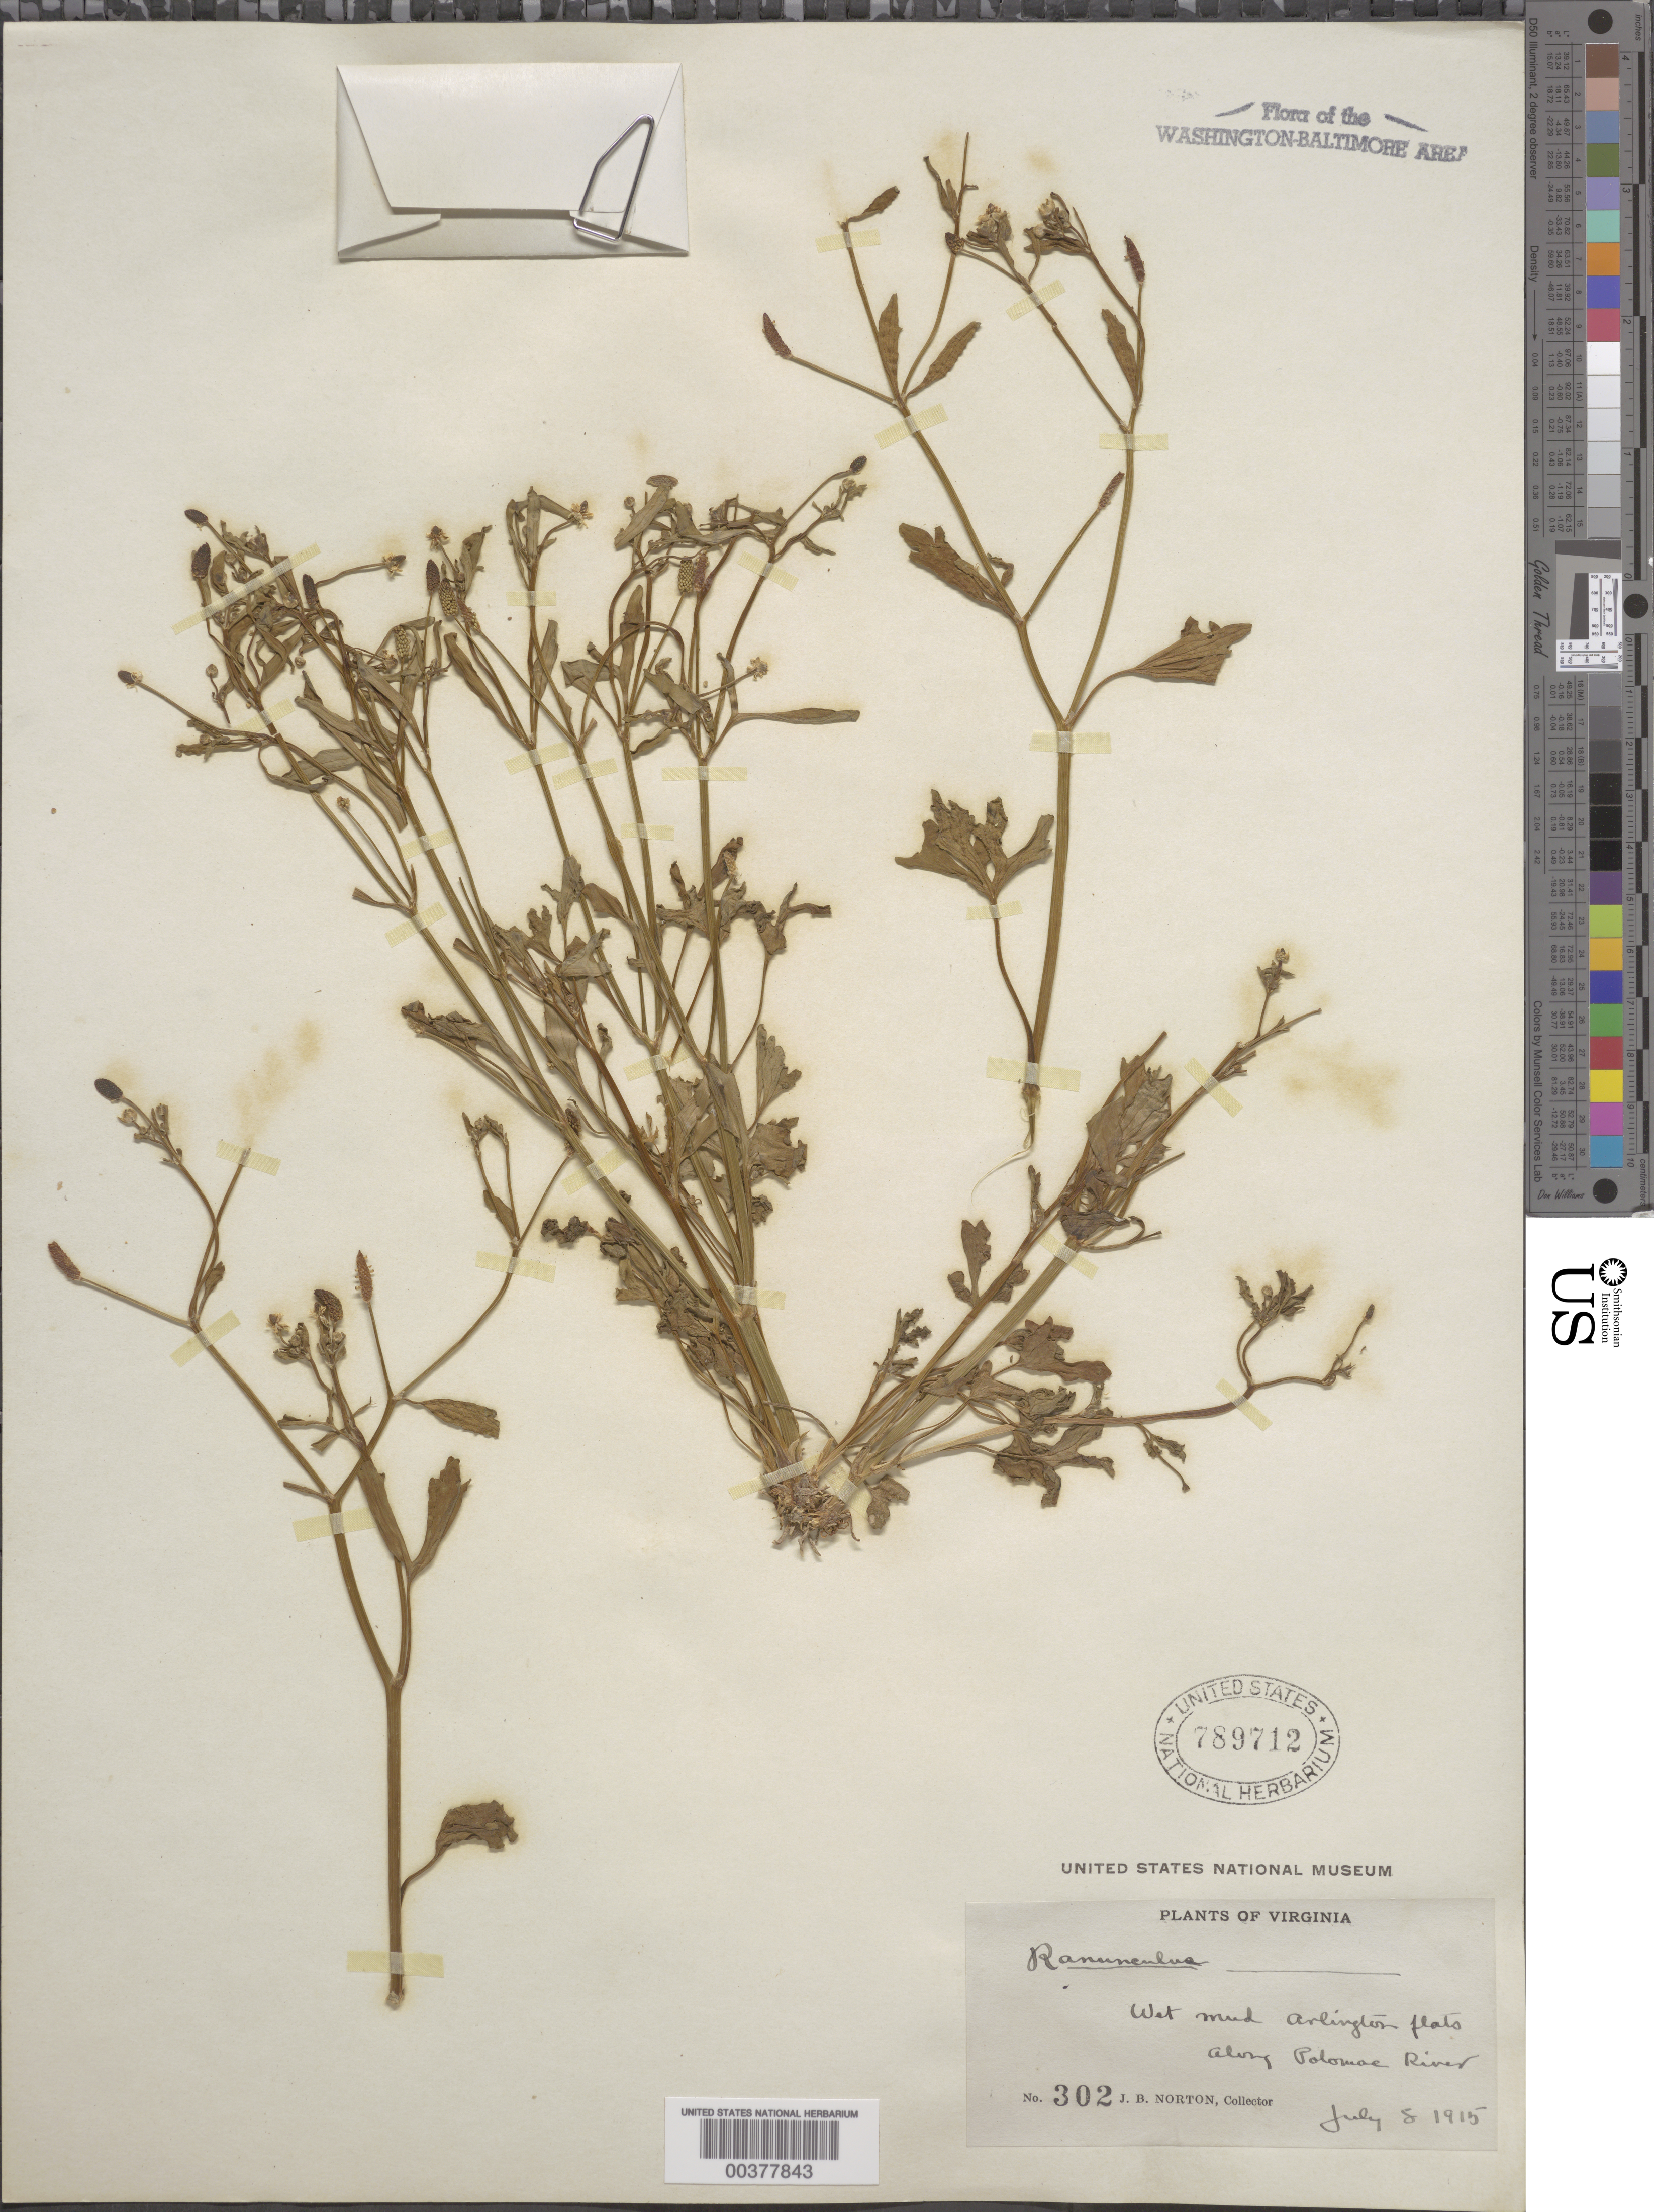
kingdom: Plantae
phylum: Tracheophyta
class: Magnoliopsida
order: Ranunculales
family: Ranunculaceae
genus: Ranunculus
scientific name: Ranunculus sceleratus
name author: L.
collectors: J. Norton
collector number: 302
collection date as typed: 08 Jul 1915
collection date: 1915-07-08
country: United States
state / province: Virginia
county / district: Arlington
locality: Arlington Flats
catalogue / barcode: US 789712